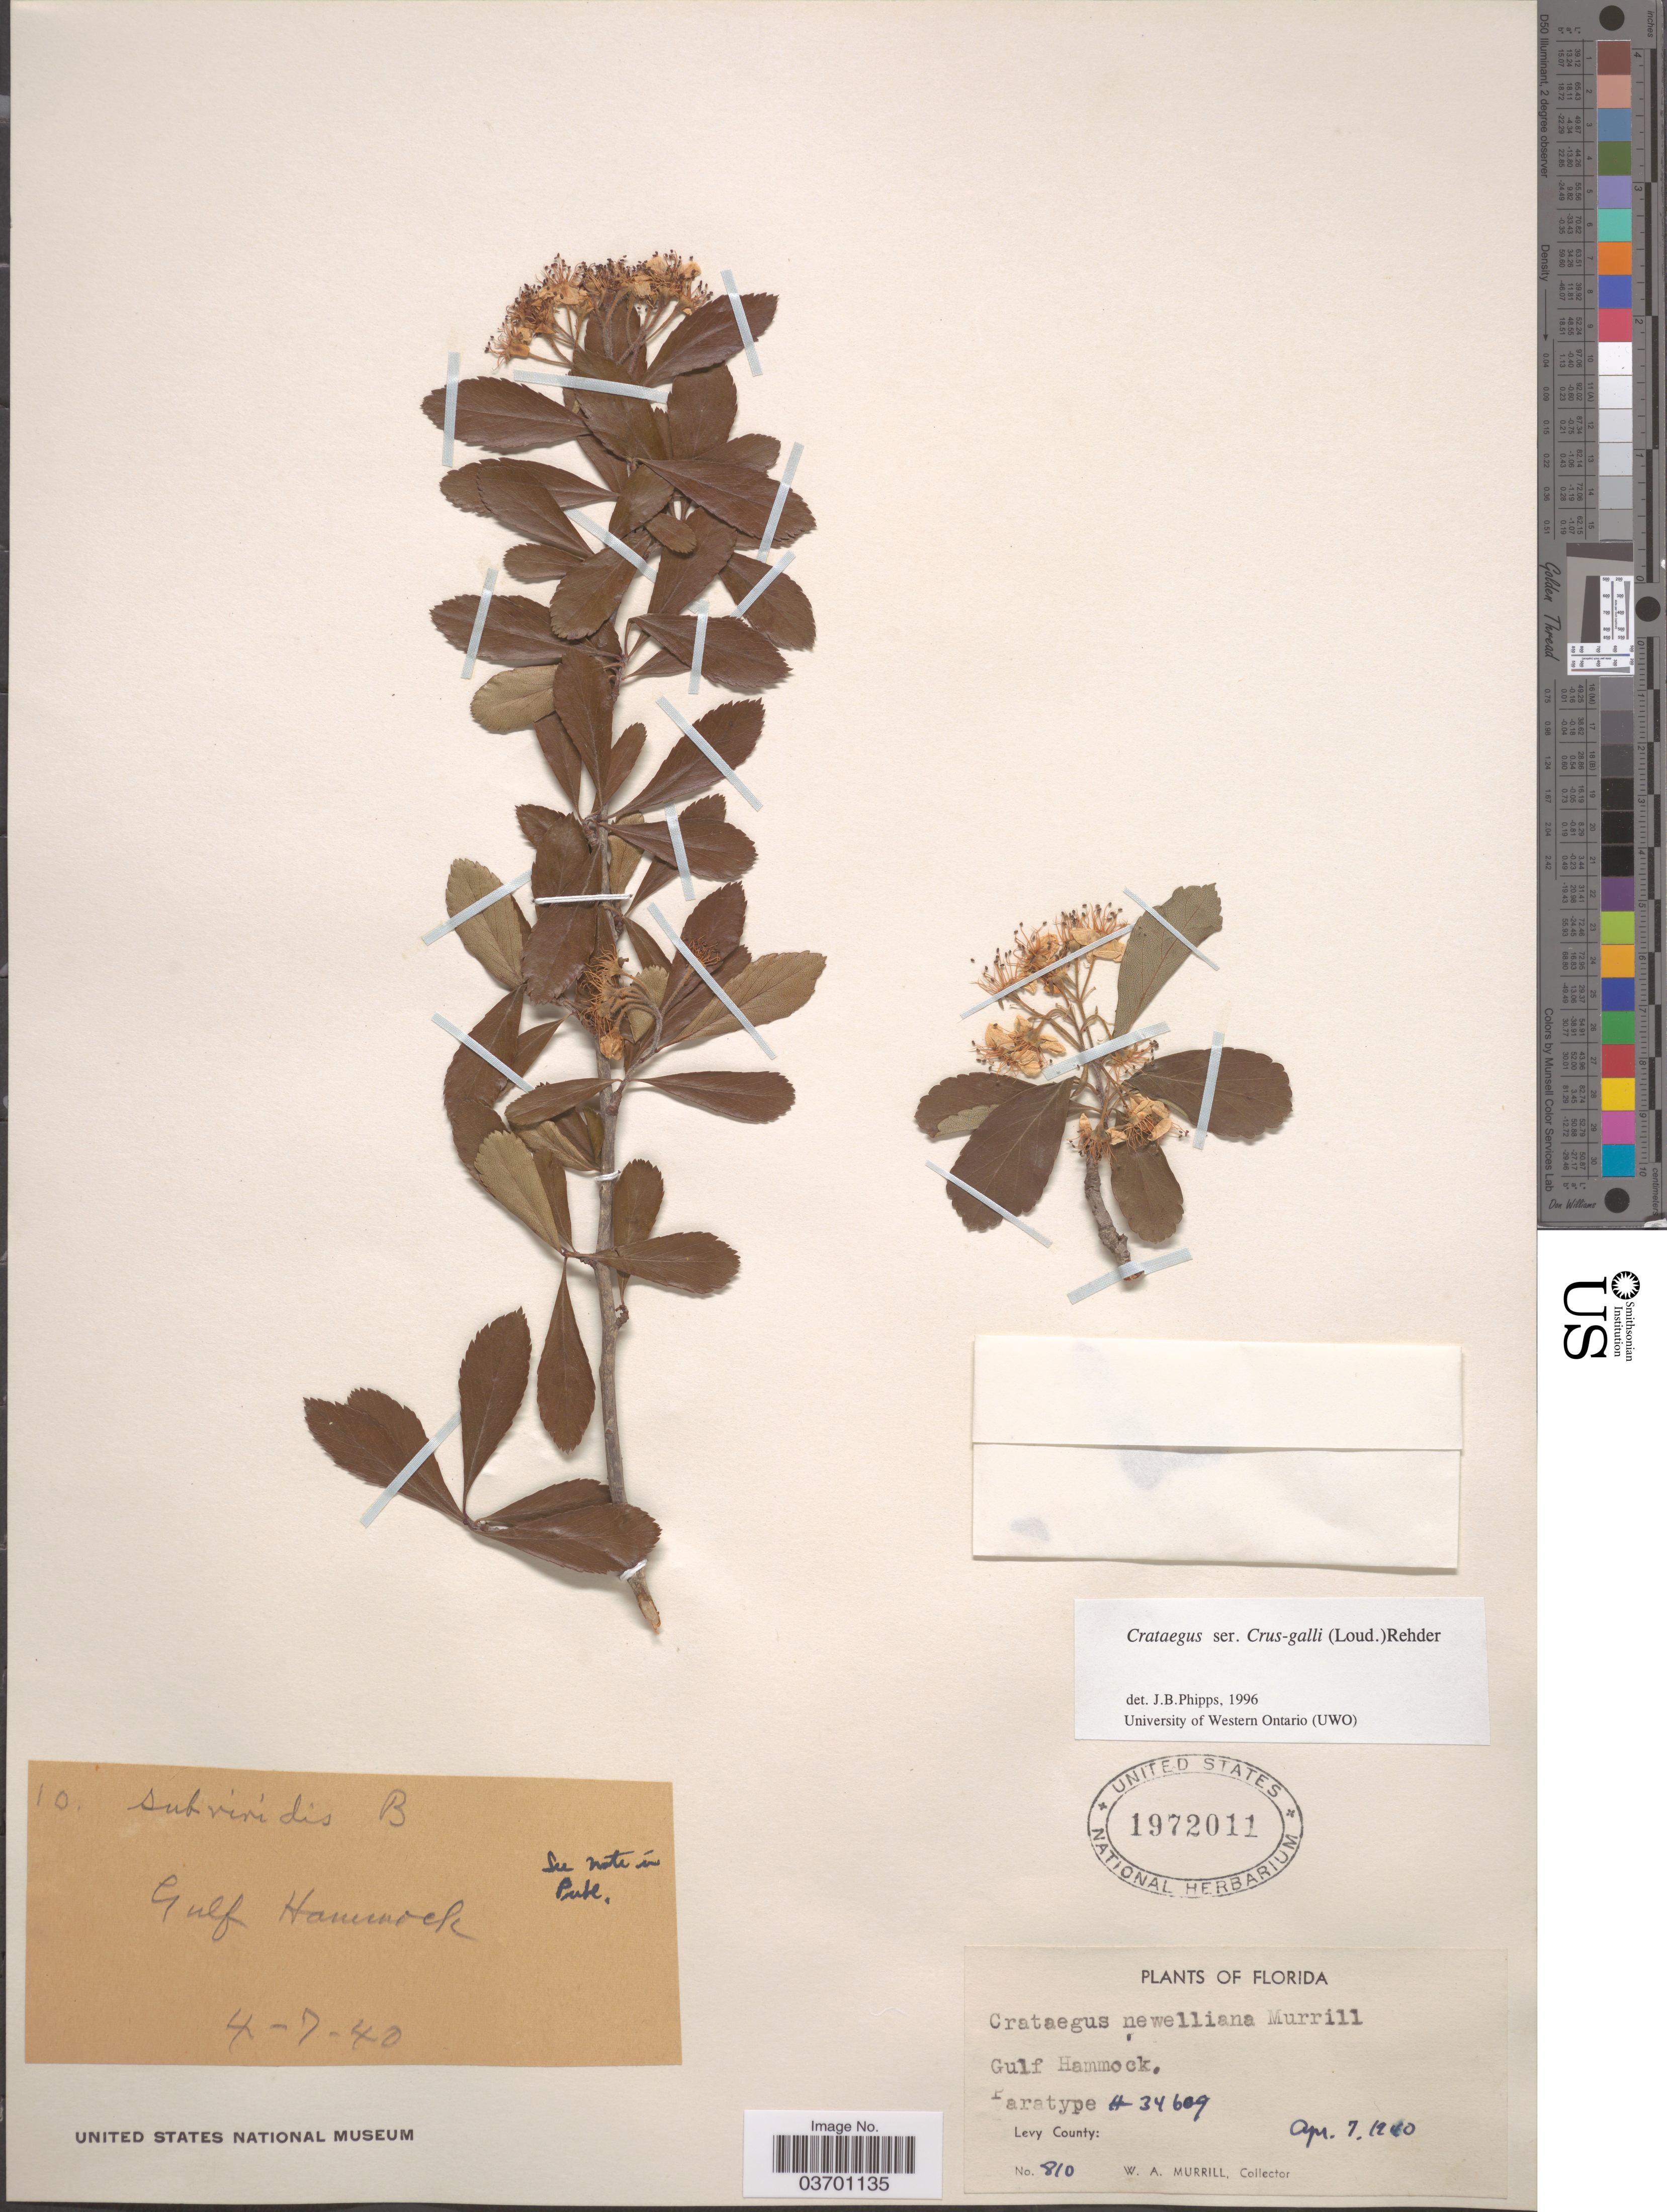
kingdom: Plantae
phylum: Tracheophyta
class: Magnoliopsida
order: Rosales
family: Rosaceae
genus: Crataegus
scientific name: Crataegus newelliana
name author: Murrill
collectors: W. A. Murrill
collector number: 810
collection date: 1940-04-07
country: United States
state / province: Florida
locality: Gulf Hammock. Levy County.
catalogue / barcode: US 1972011